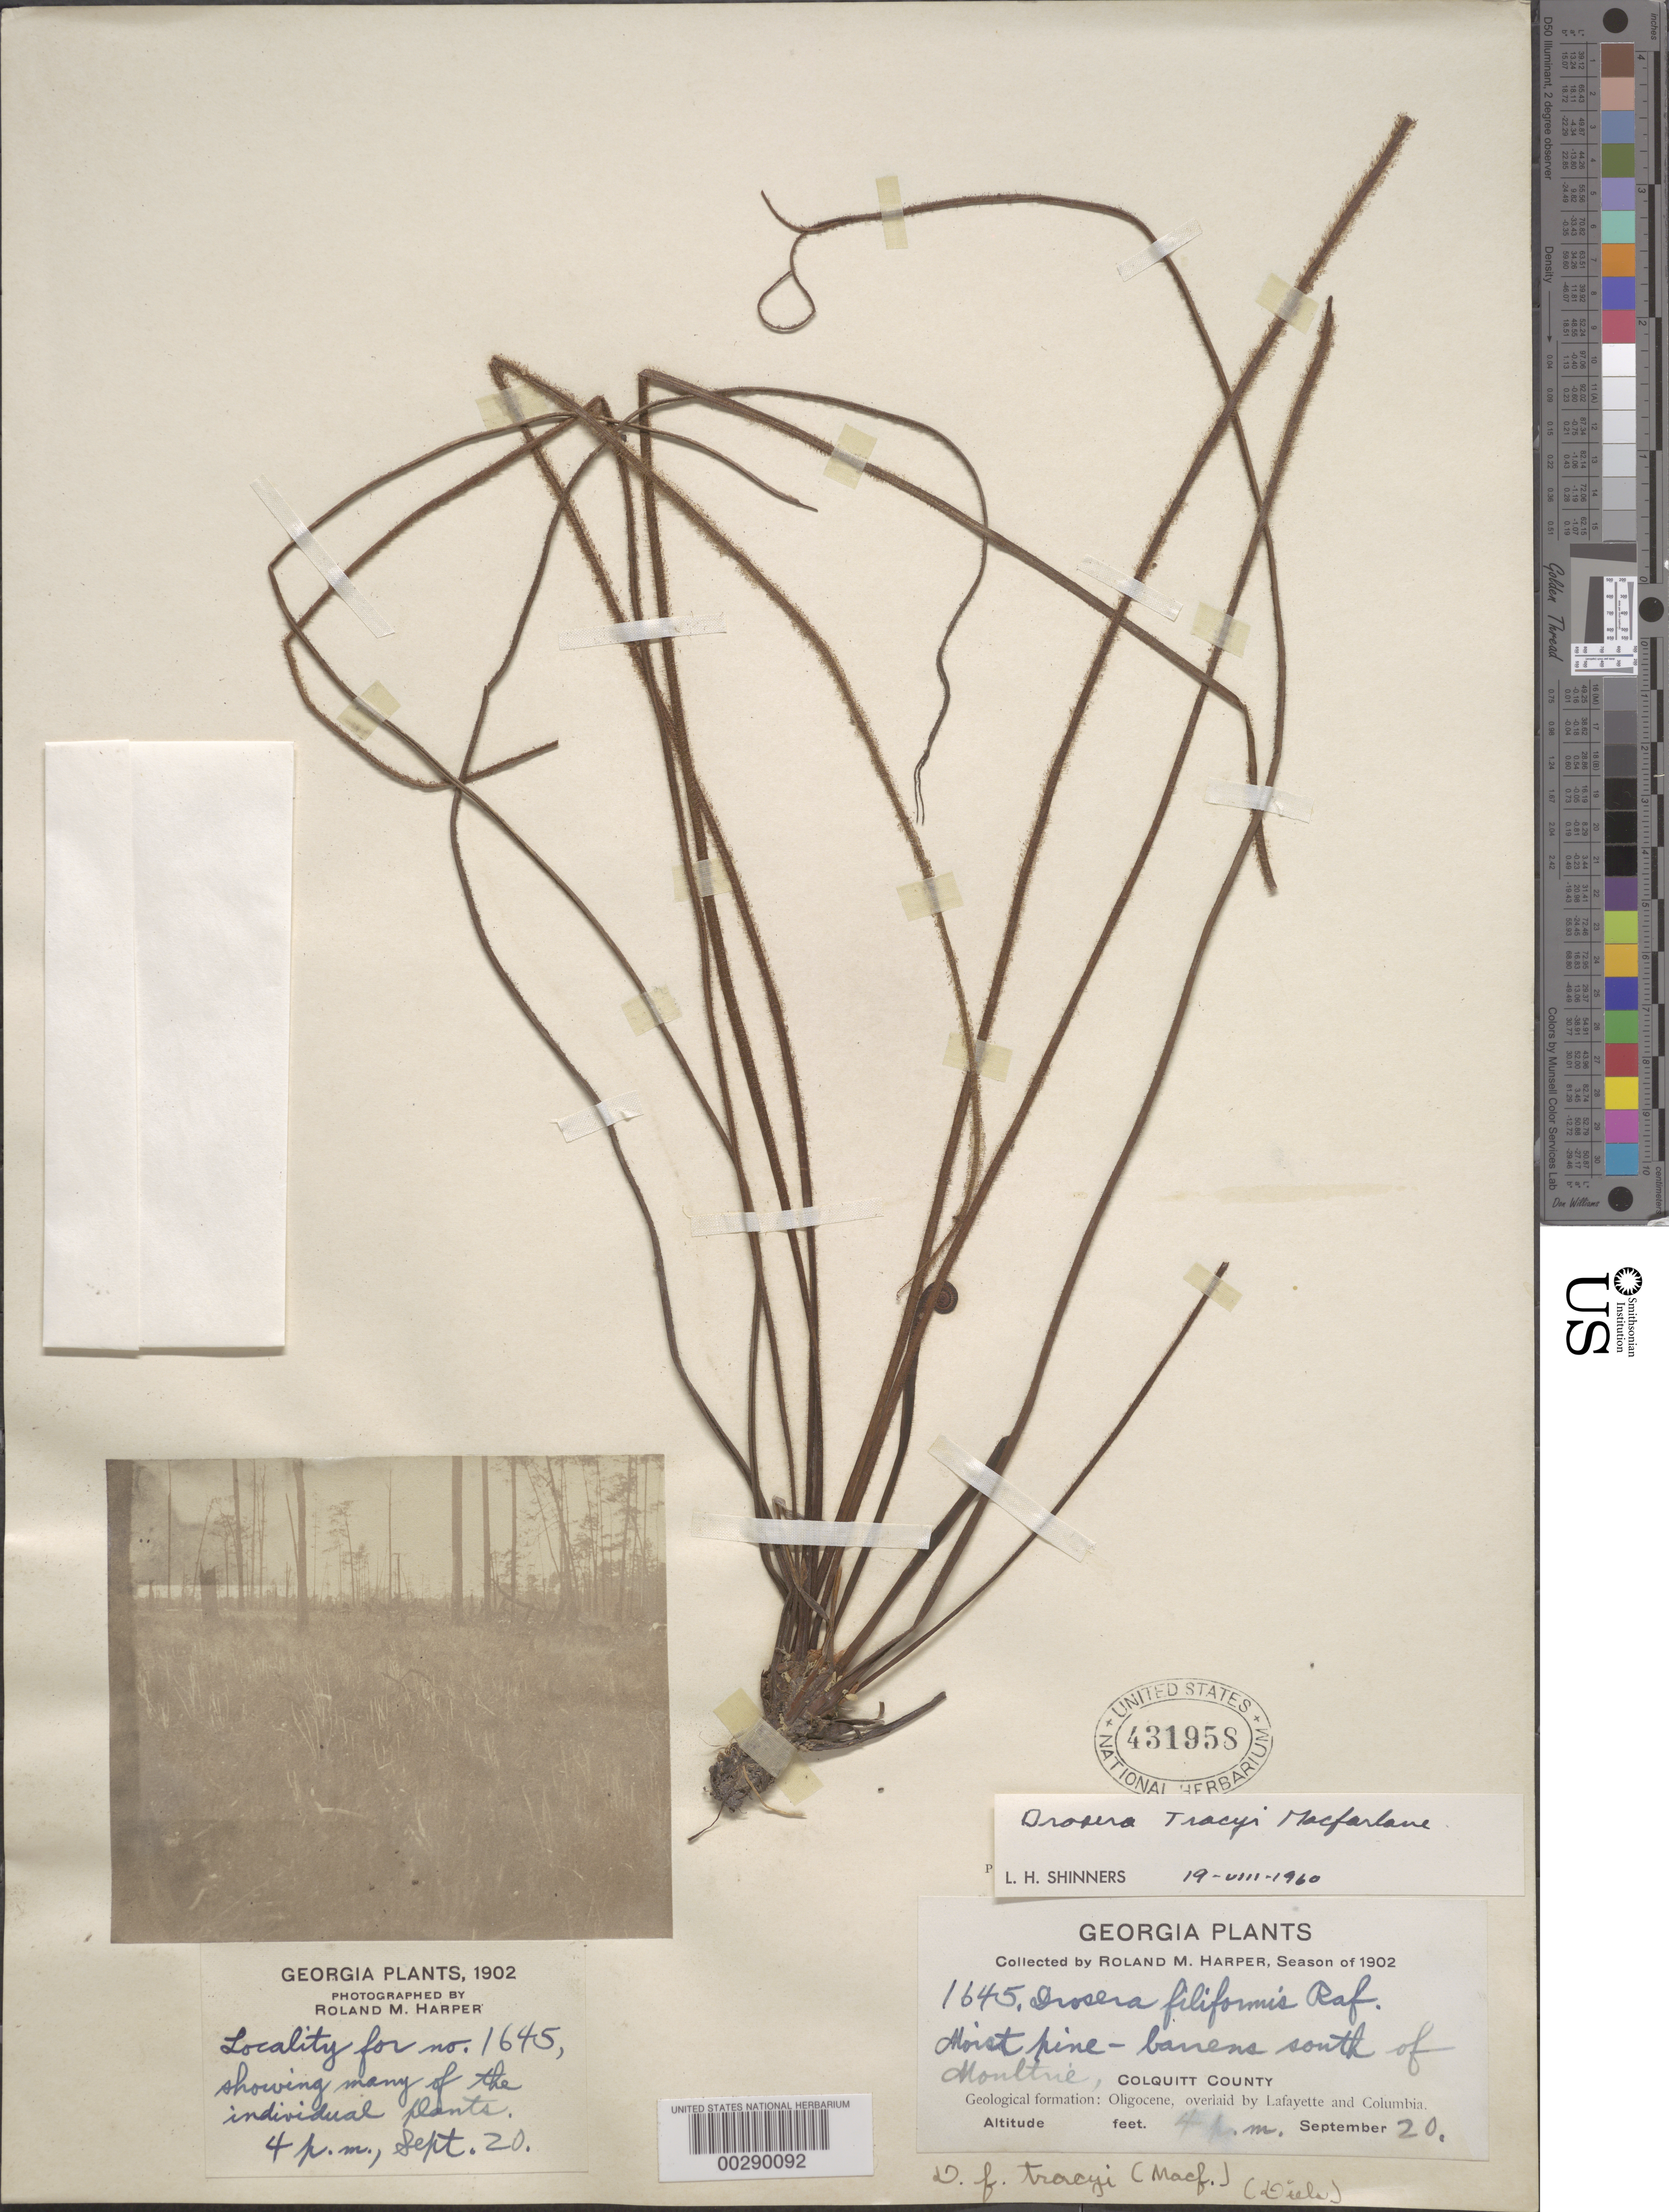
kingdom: Plantae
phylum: Tracheophyta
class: Magnoliopsida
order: Caryophyllales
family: Droseraceae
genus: Drosera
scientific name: Drosera tracyi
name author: Macfarl.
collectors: R. M. Harper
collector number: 1645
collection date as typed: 20 Sep 1902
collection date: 1902-09-20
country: United States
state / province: Georgia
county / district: Colquitt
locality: S of moultrie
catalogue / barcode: US 431958